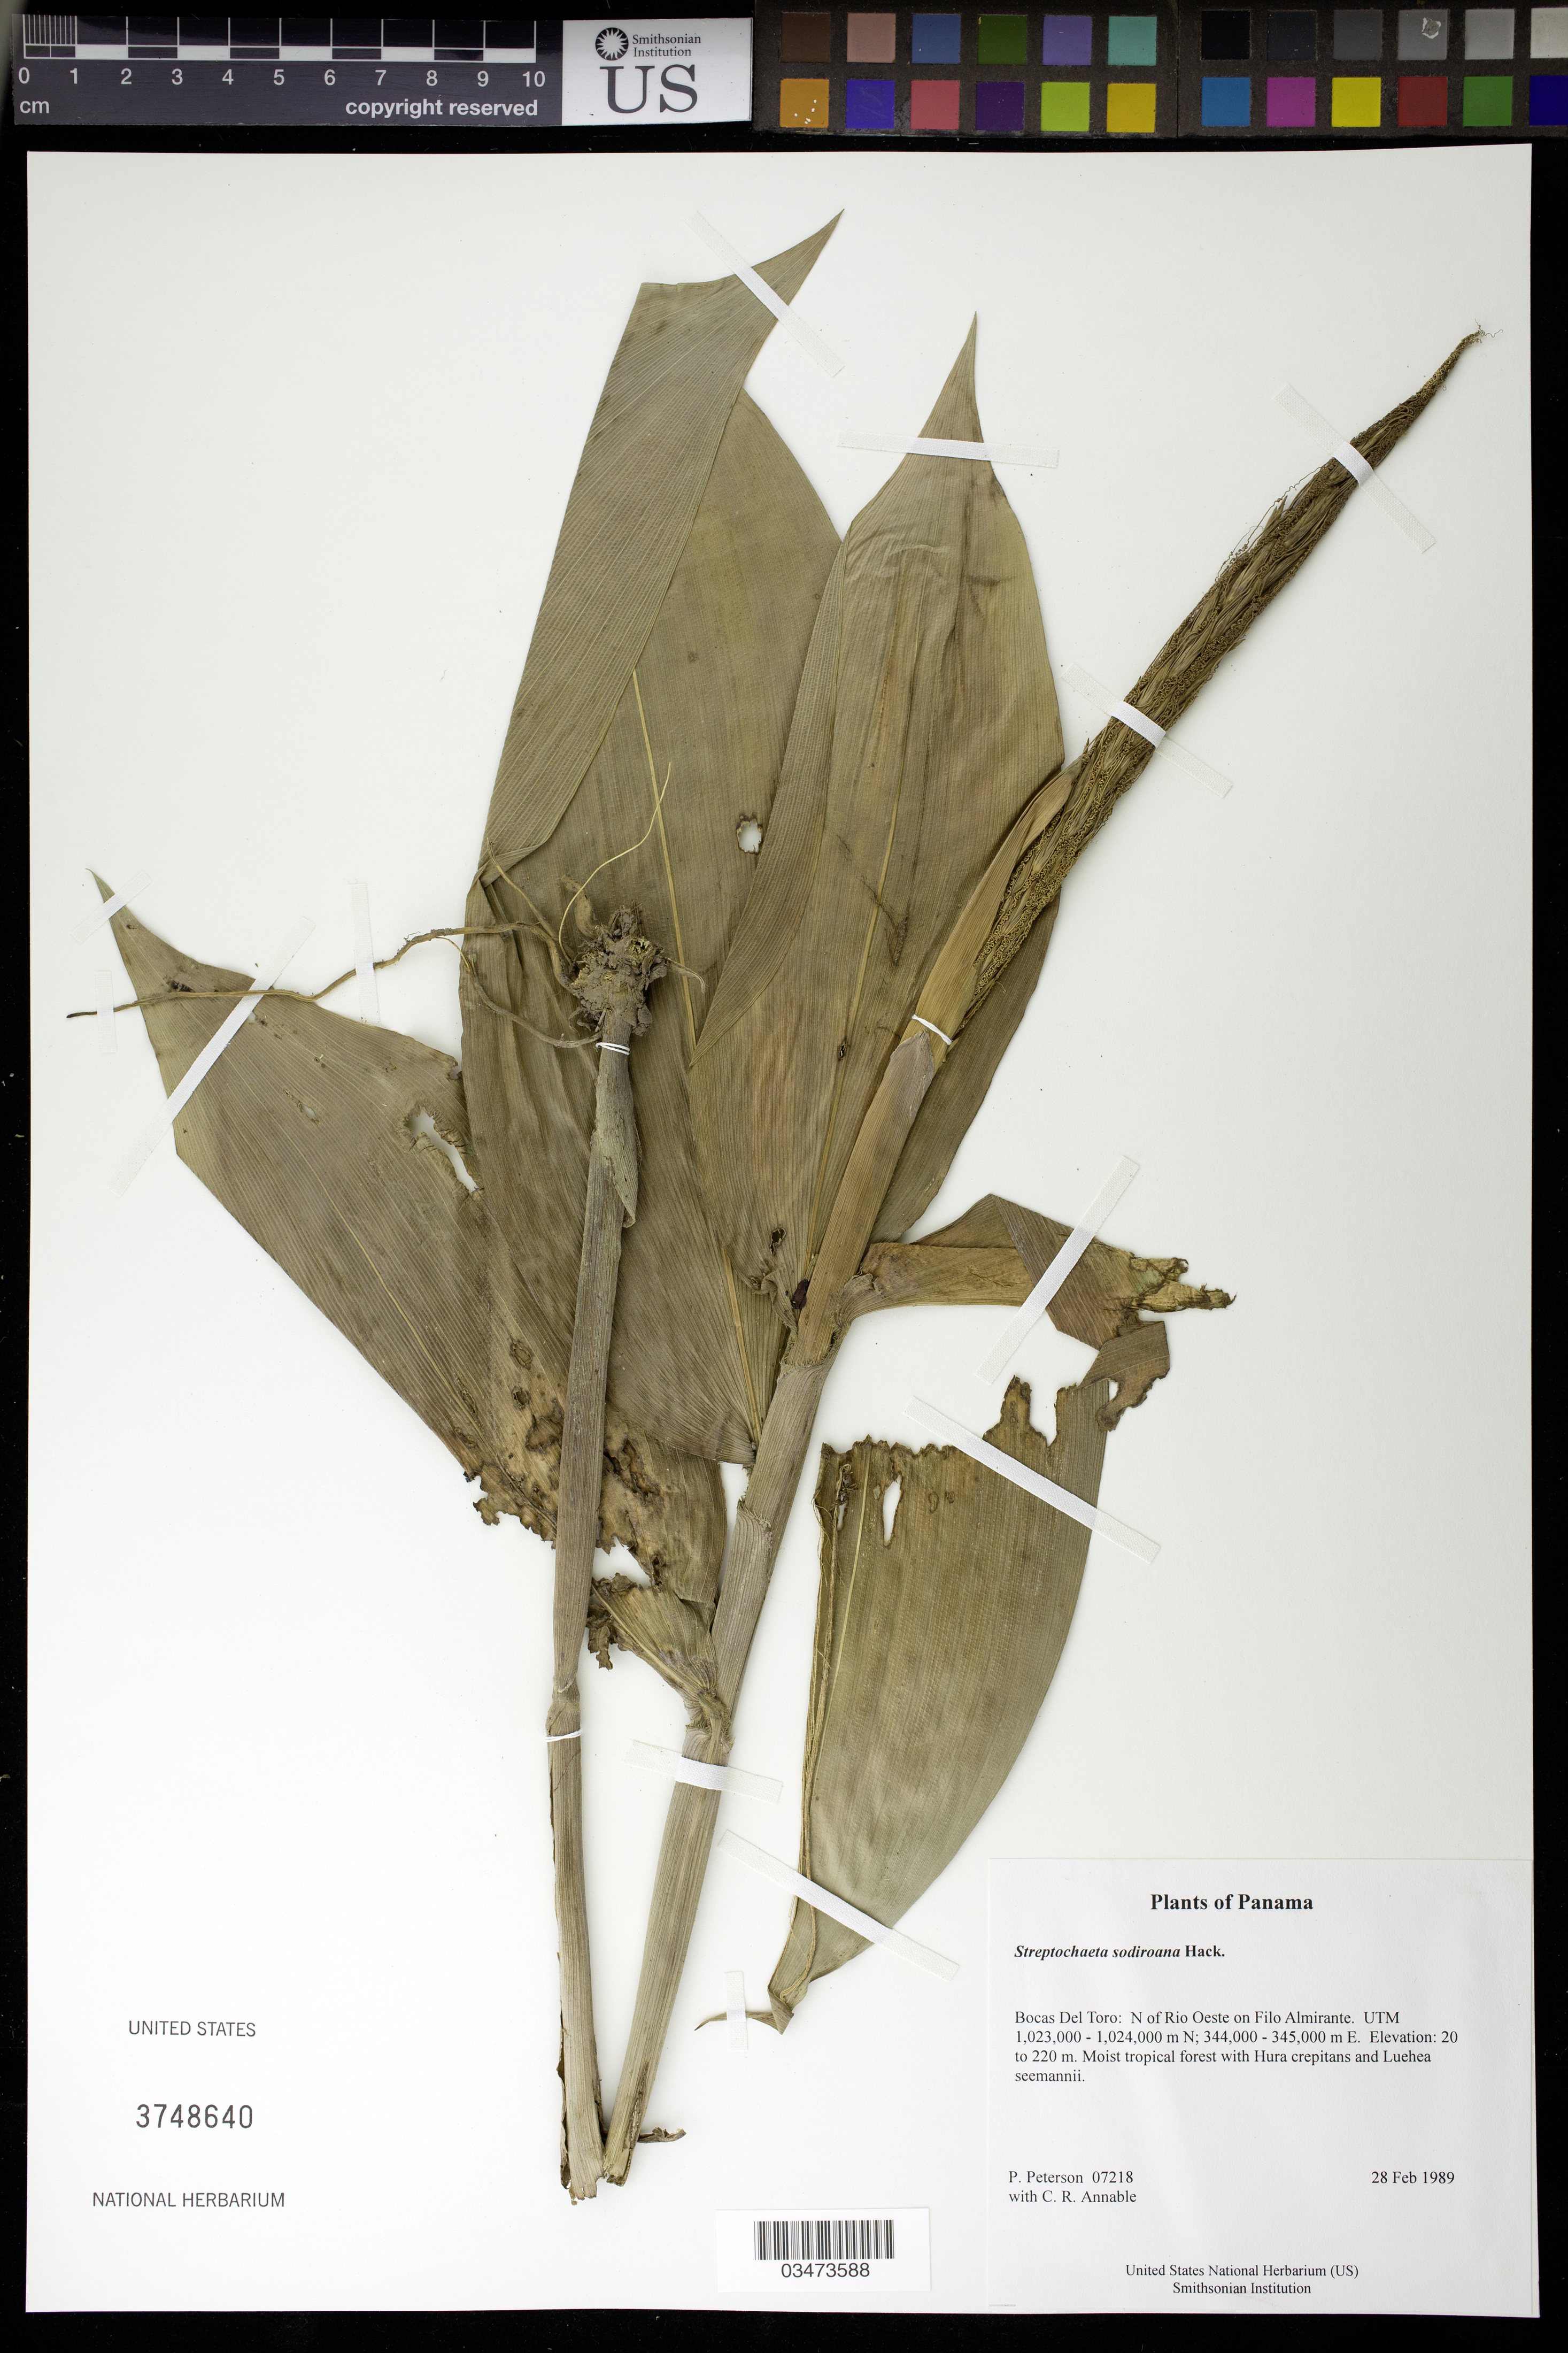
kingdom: Plantae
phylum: Tracheophyta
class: Liliopsida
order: Poales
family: Poaceae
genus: Streptochaeta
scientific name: Streptochaeta sodiroana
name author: Hack.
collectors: P. M. Peterson & C. R. Annable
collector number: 07218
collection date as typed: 28 Feb 1989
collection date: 1989-02-28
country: Panama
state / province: Bocas del Toro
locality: N of Rio Oeste on Filo Almirante. UTM 1,023,000 - 1,024,000 m N; 344,000 - 345,000 m E.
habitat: Moist tropical forest with Hura crepitans and Luehea seemannii.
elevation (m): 20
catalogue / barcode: US 3748640